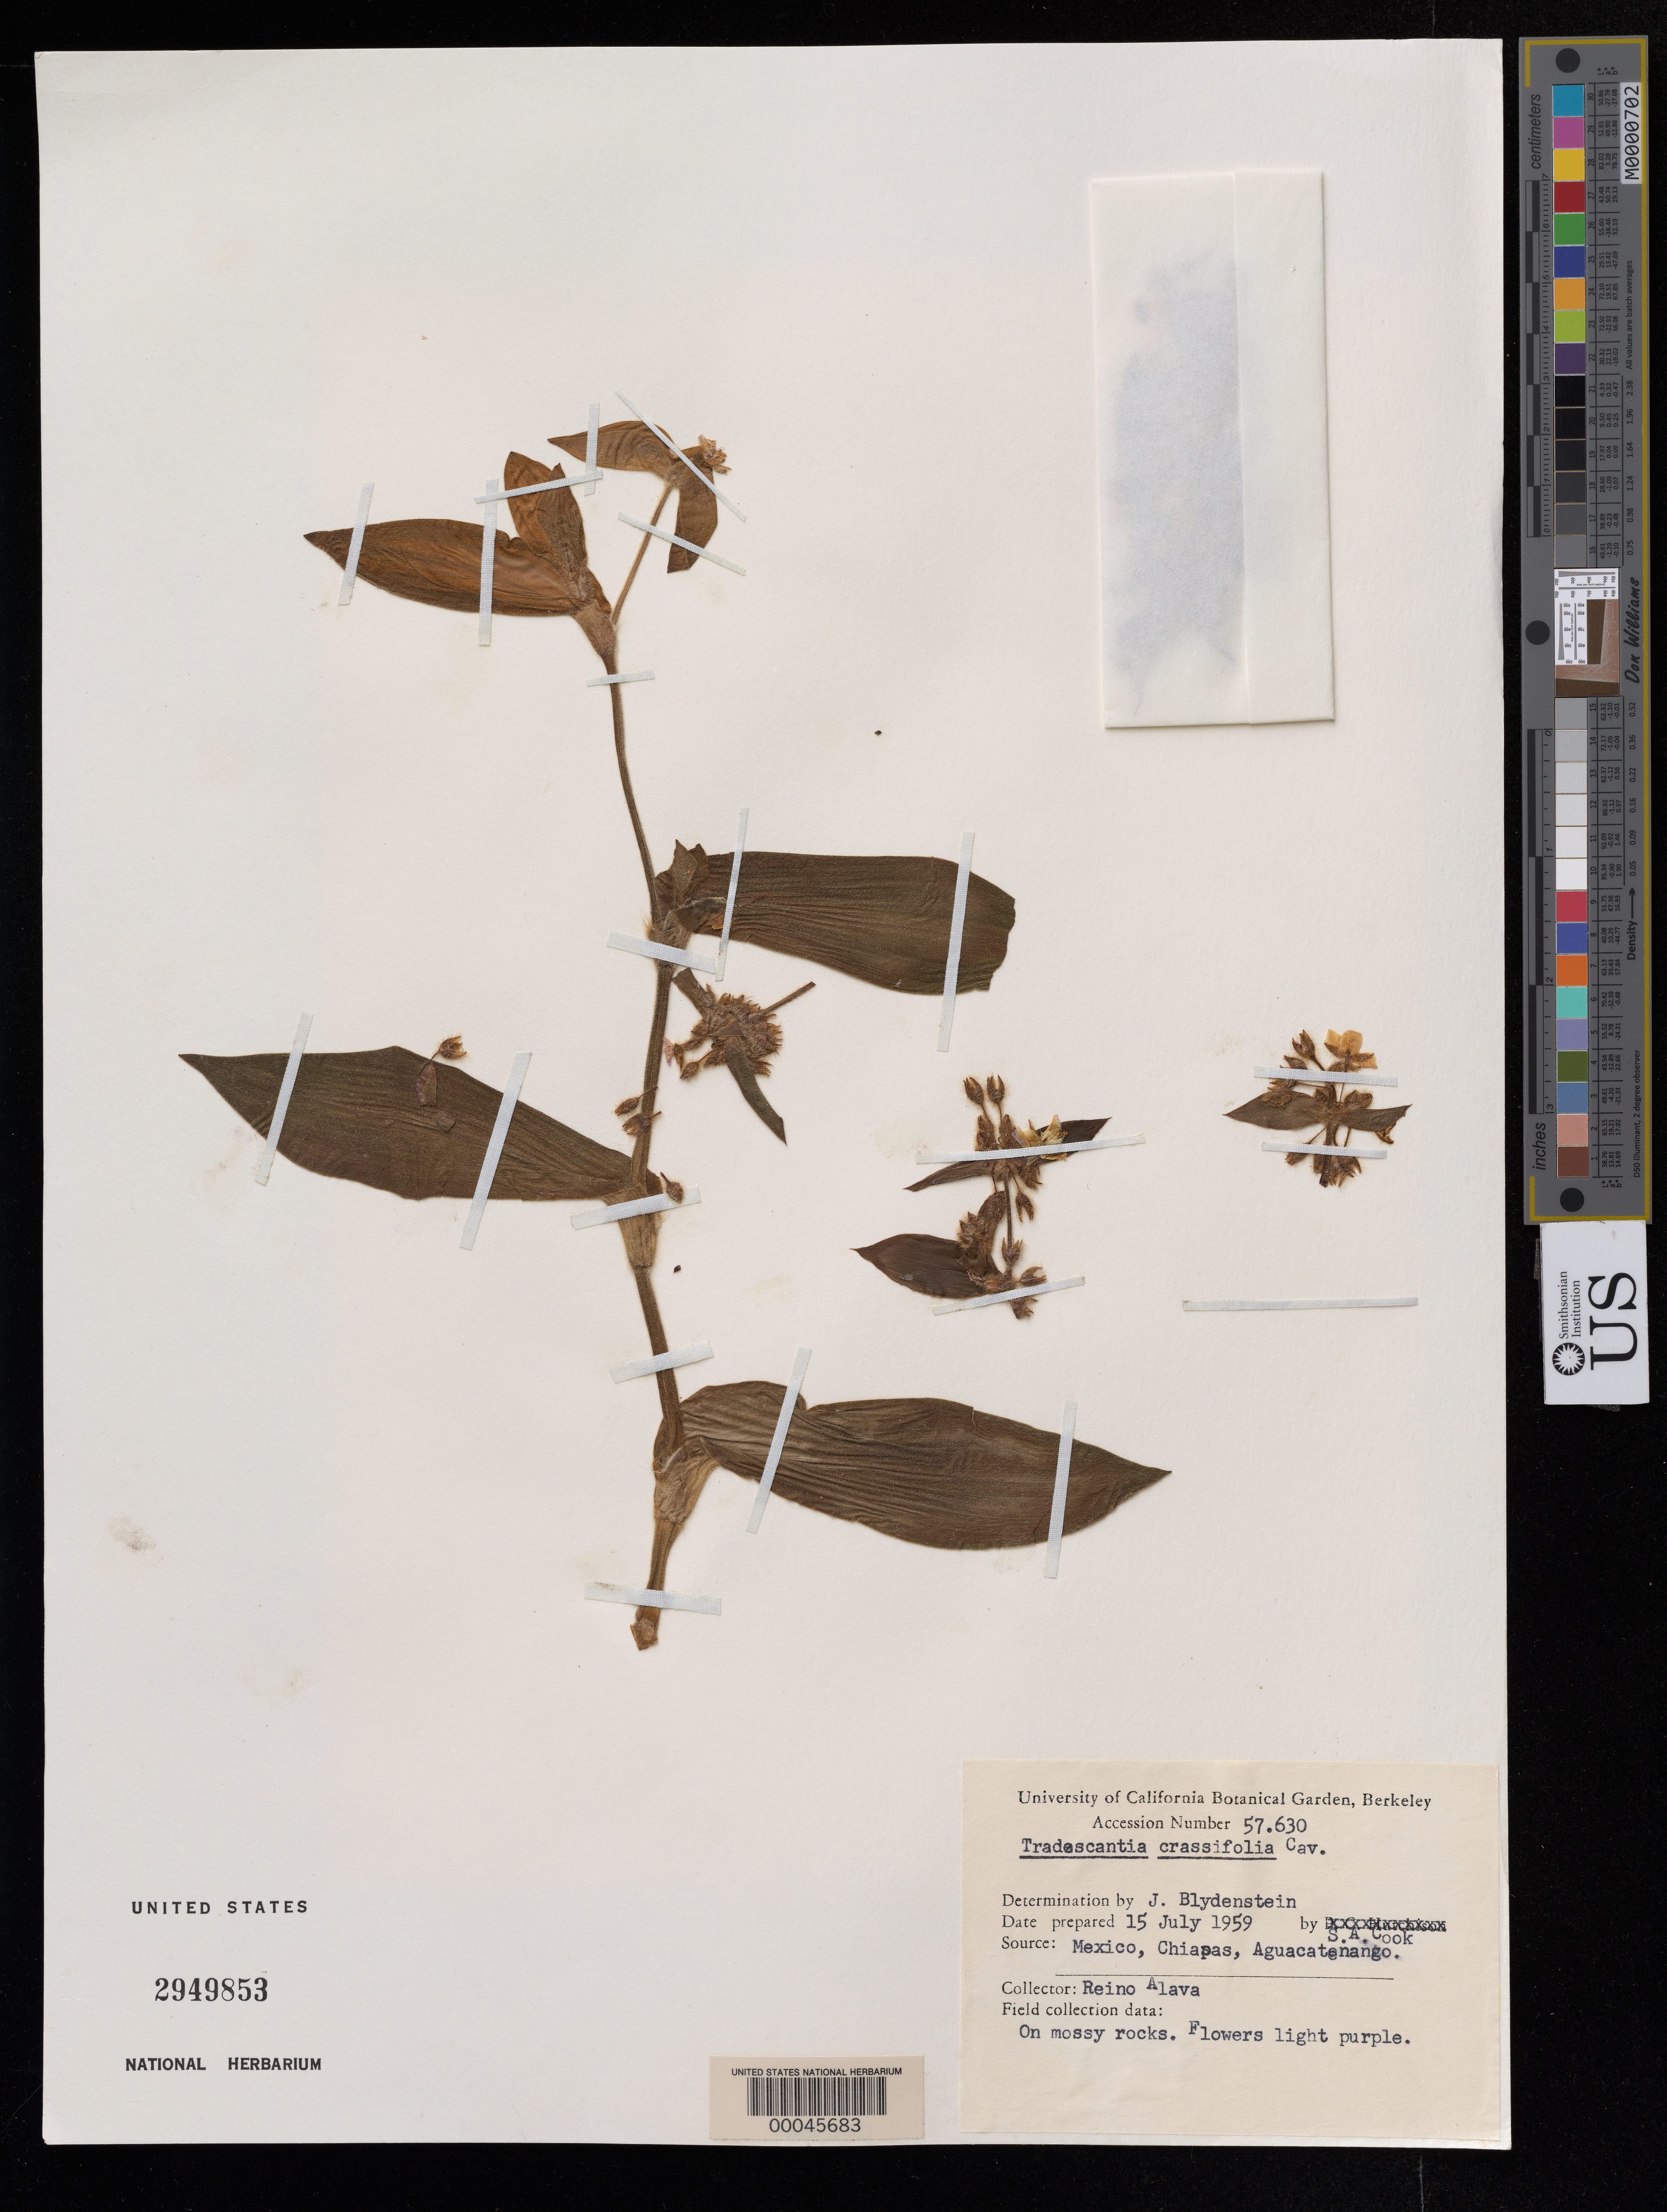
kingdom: Plantae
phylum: Tracheophyta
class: Liliopsida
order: Commelinales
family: Commelinaceae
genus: Tradescantia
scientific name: Tradescantia sp.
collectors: R. Alava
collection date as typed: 15 Jul 1959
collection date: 1959-07-15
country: Mexico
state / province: Chiapas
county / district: Venustiano Carranza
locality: Aguacatenango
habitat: Mossy rocks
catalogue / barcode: US 2949853